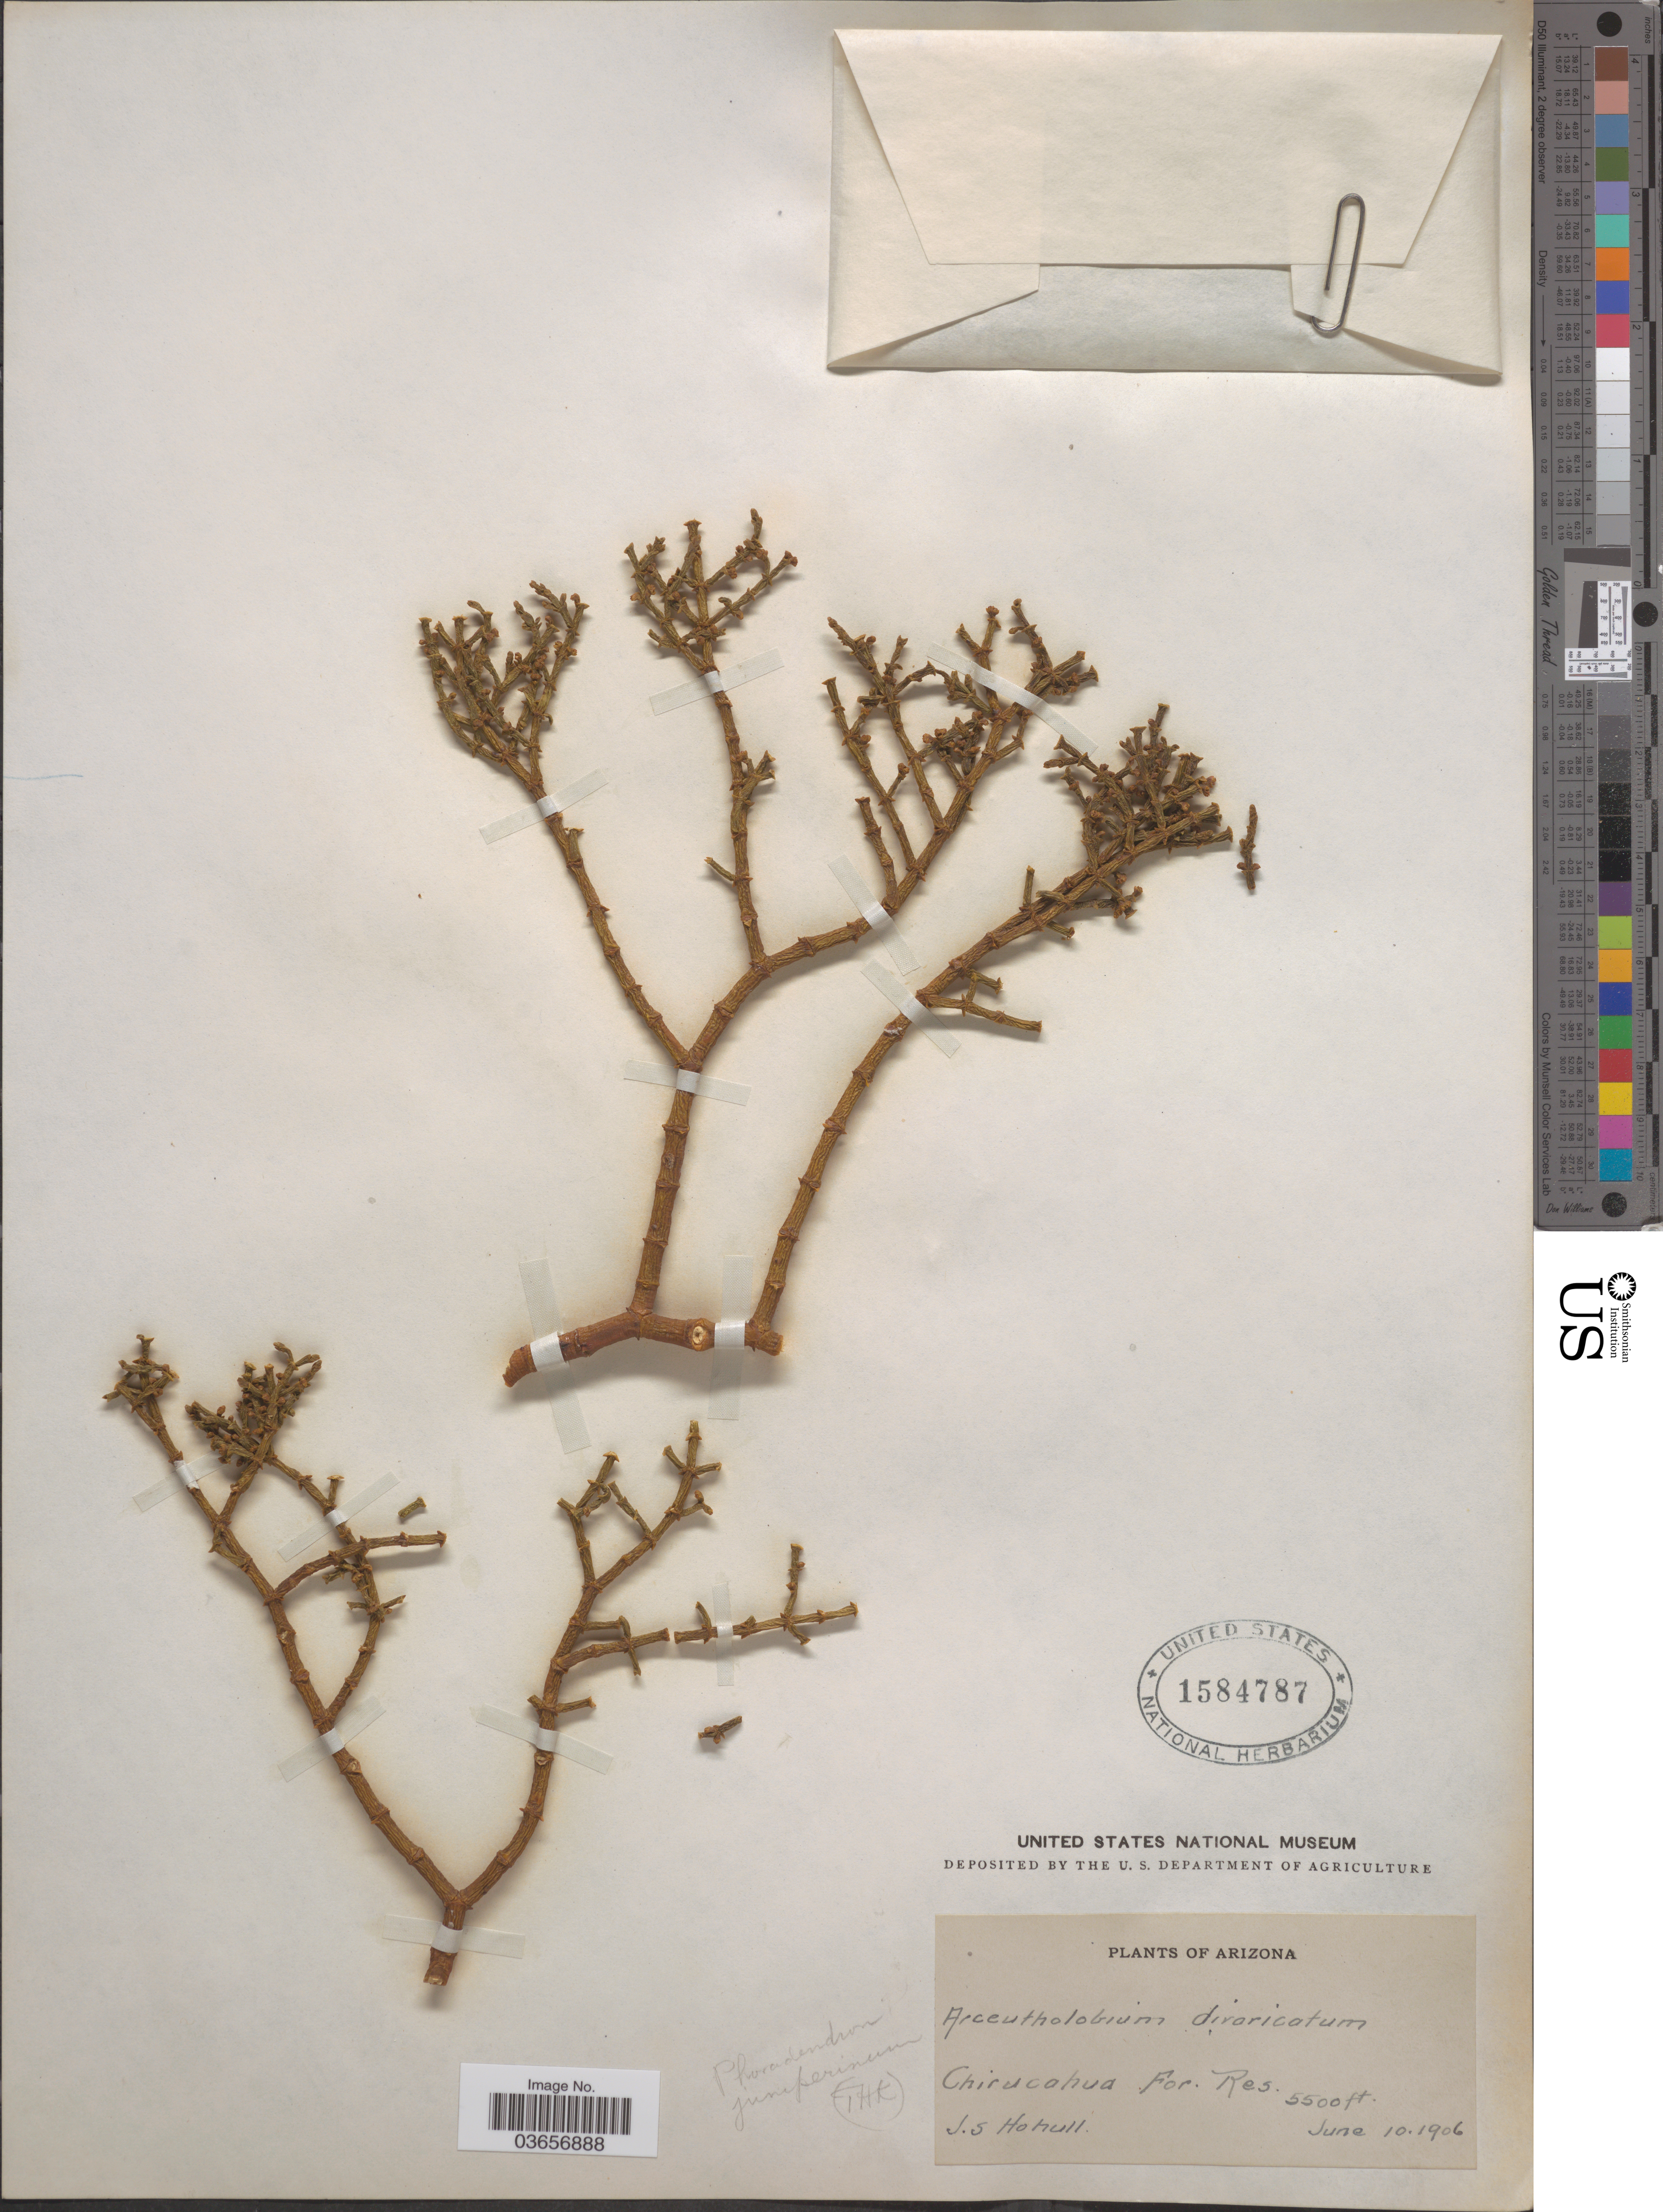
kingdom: Plantae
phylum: Tracheophyta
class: Magnoliopsida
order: Santalales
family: Viscaceae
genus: Phoradendron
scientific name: Phoradendron juniperinum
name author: Engelm. ex A. Gray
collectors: J. Hohull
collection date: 1906-06-10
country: United States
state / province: Arizona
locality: Chiricahua For. Res.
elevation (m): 1676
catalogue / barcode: US 1584787